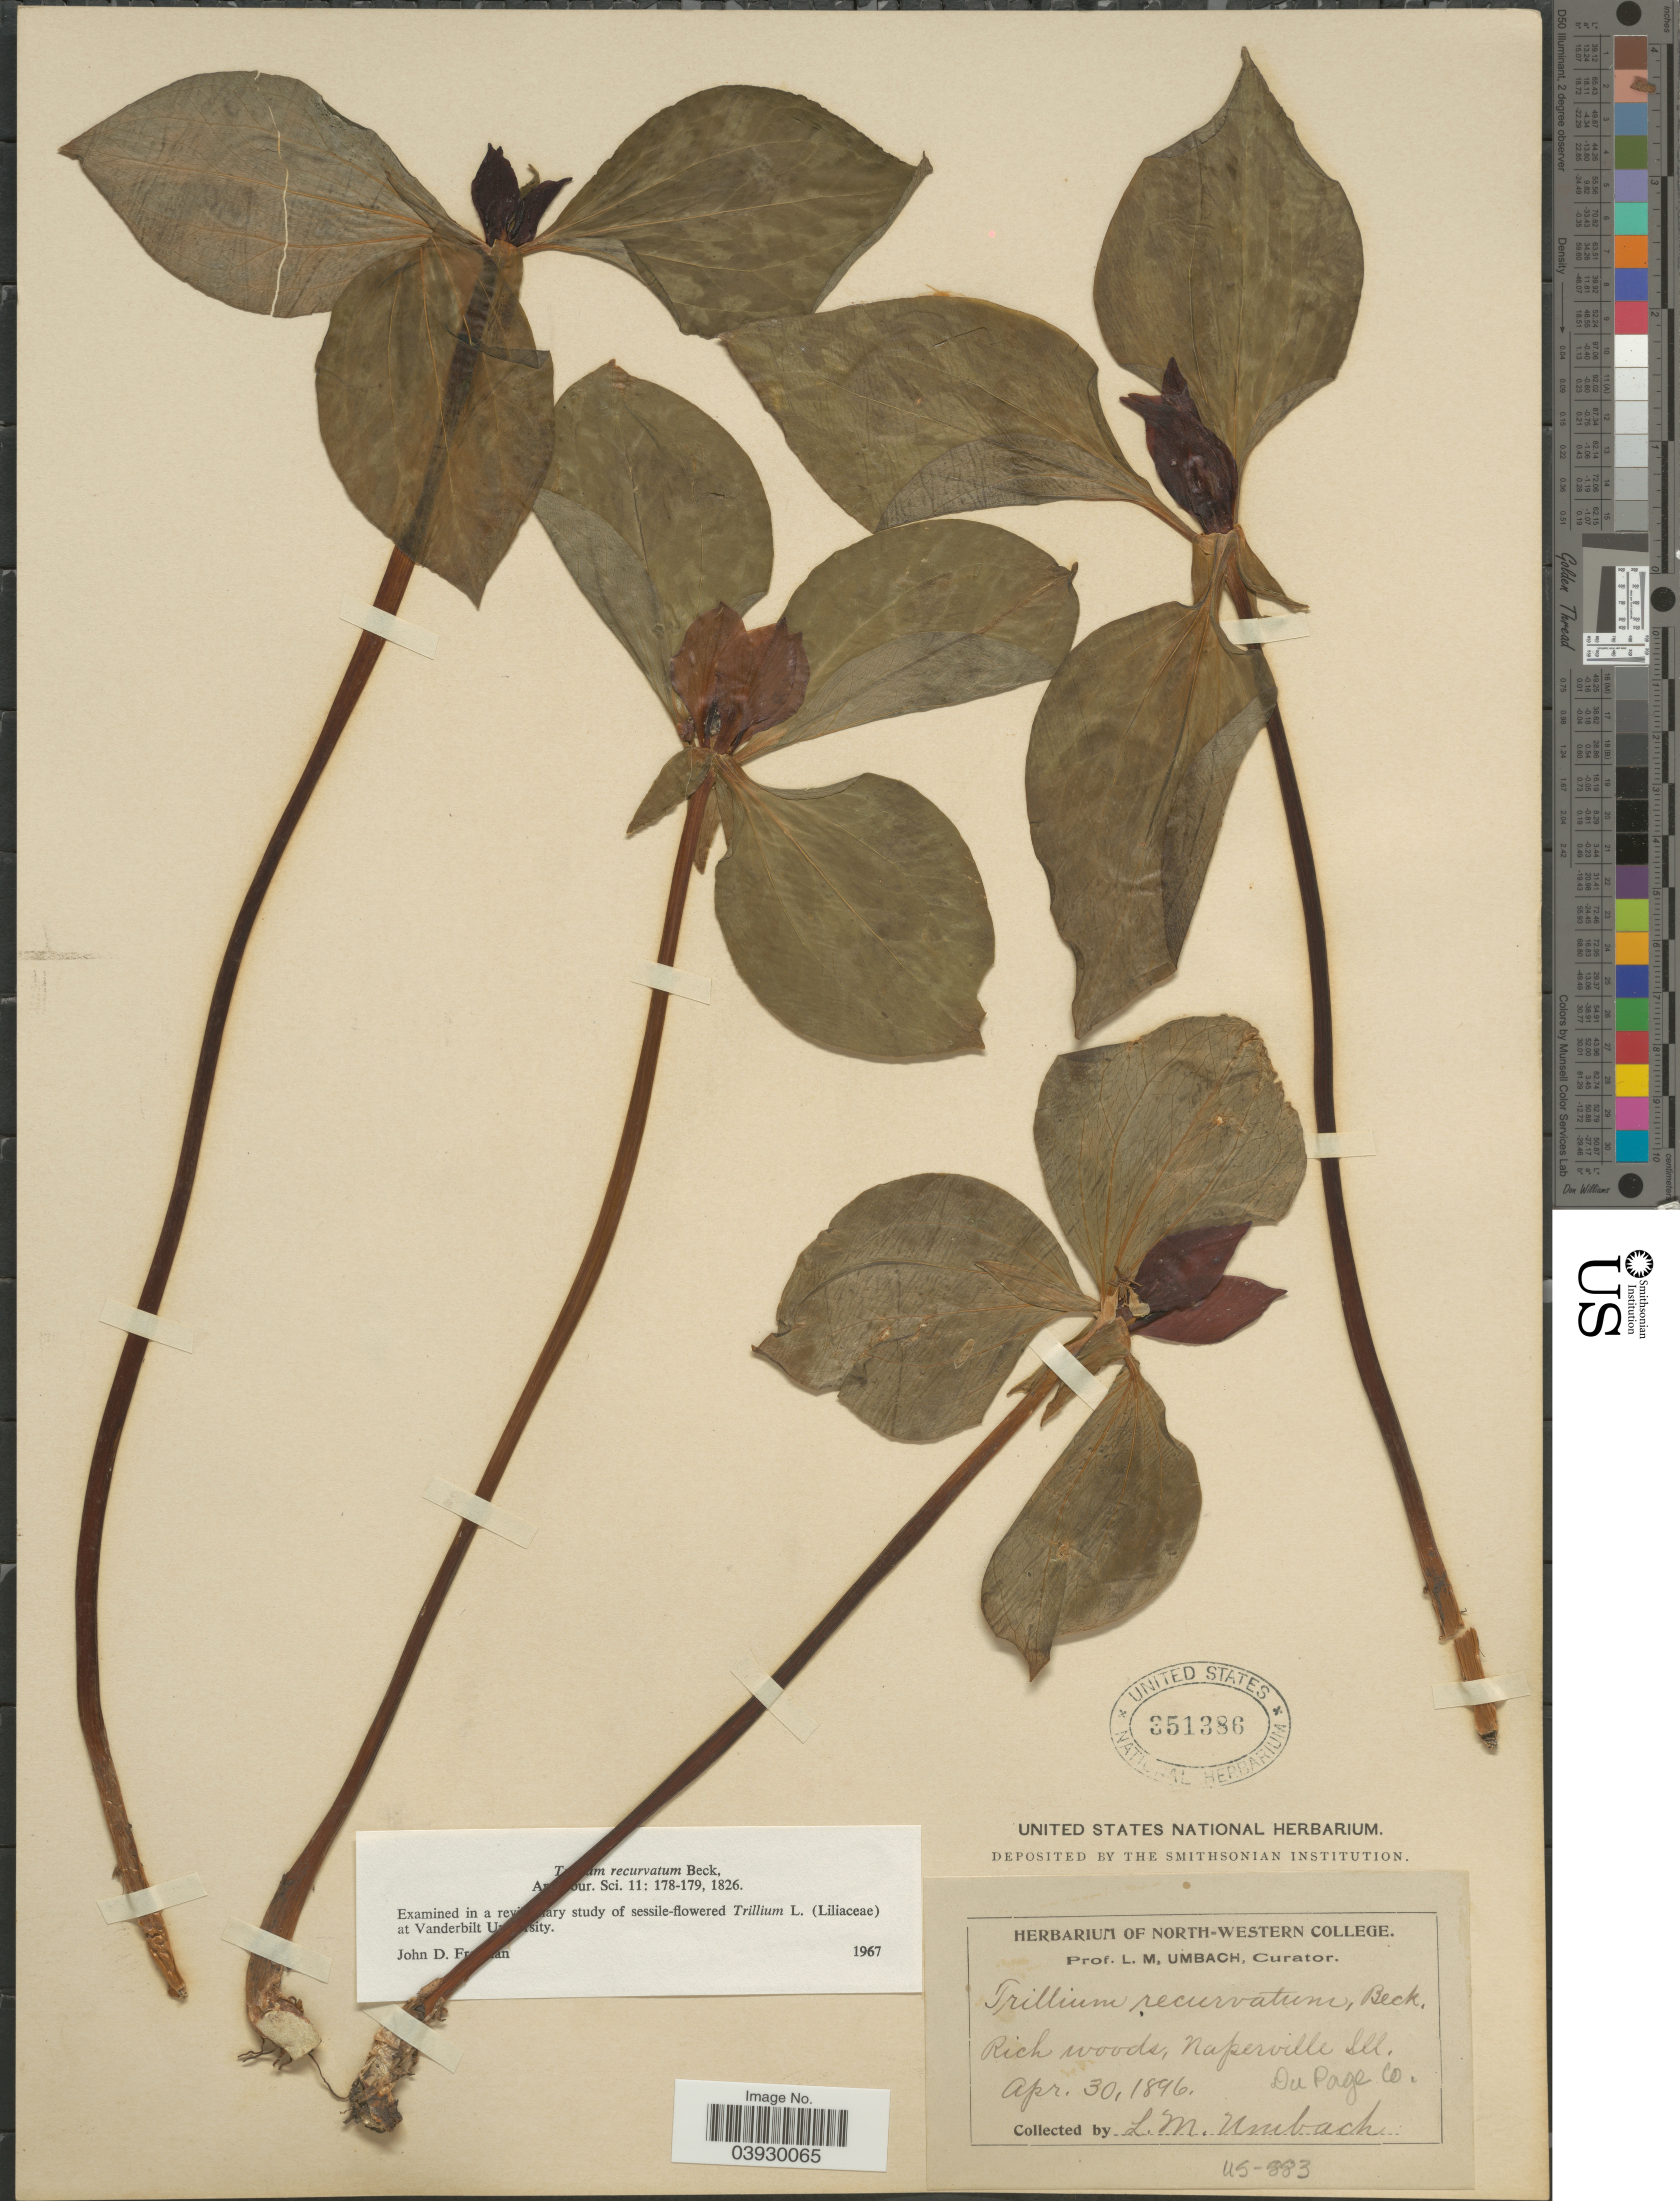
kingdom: Plantae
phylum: Tracheophyta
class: Liliopsida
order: Liliales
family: Melanthiaceae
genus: Trillium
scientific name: Trillium recurvatum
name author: L.C. Beck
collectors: L. M. Umbach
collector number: US-883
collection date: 1896-04-30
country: United States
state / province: Illinois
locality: Naperville. Du Page Co.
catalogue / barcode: US 351386